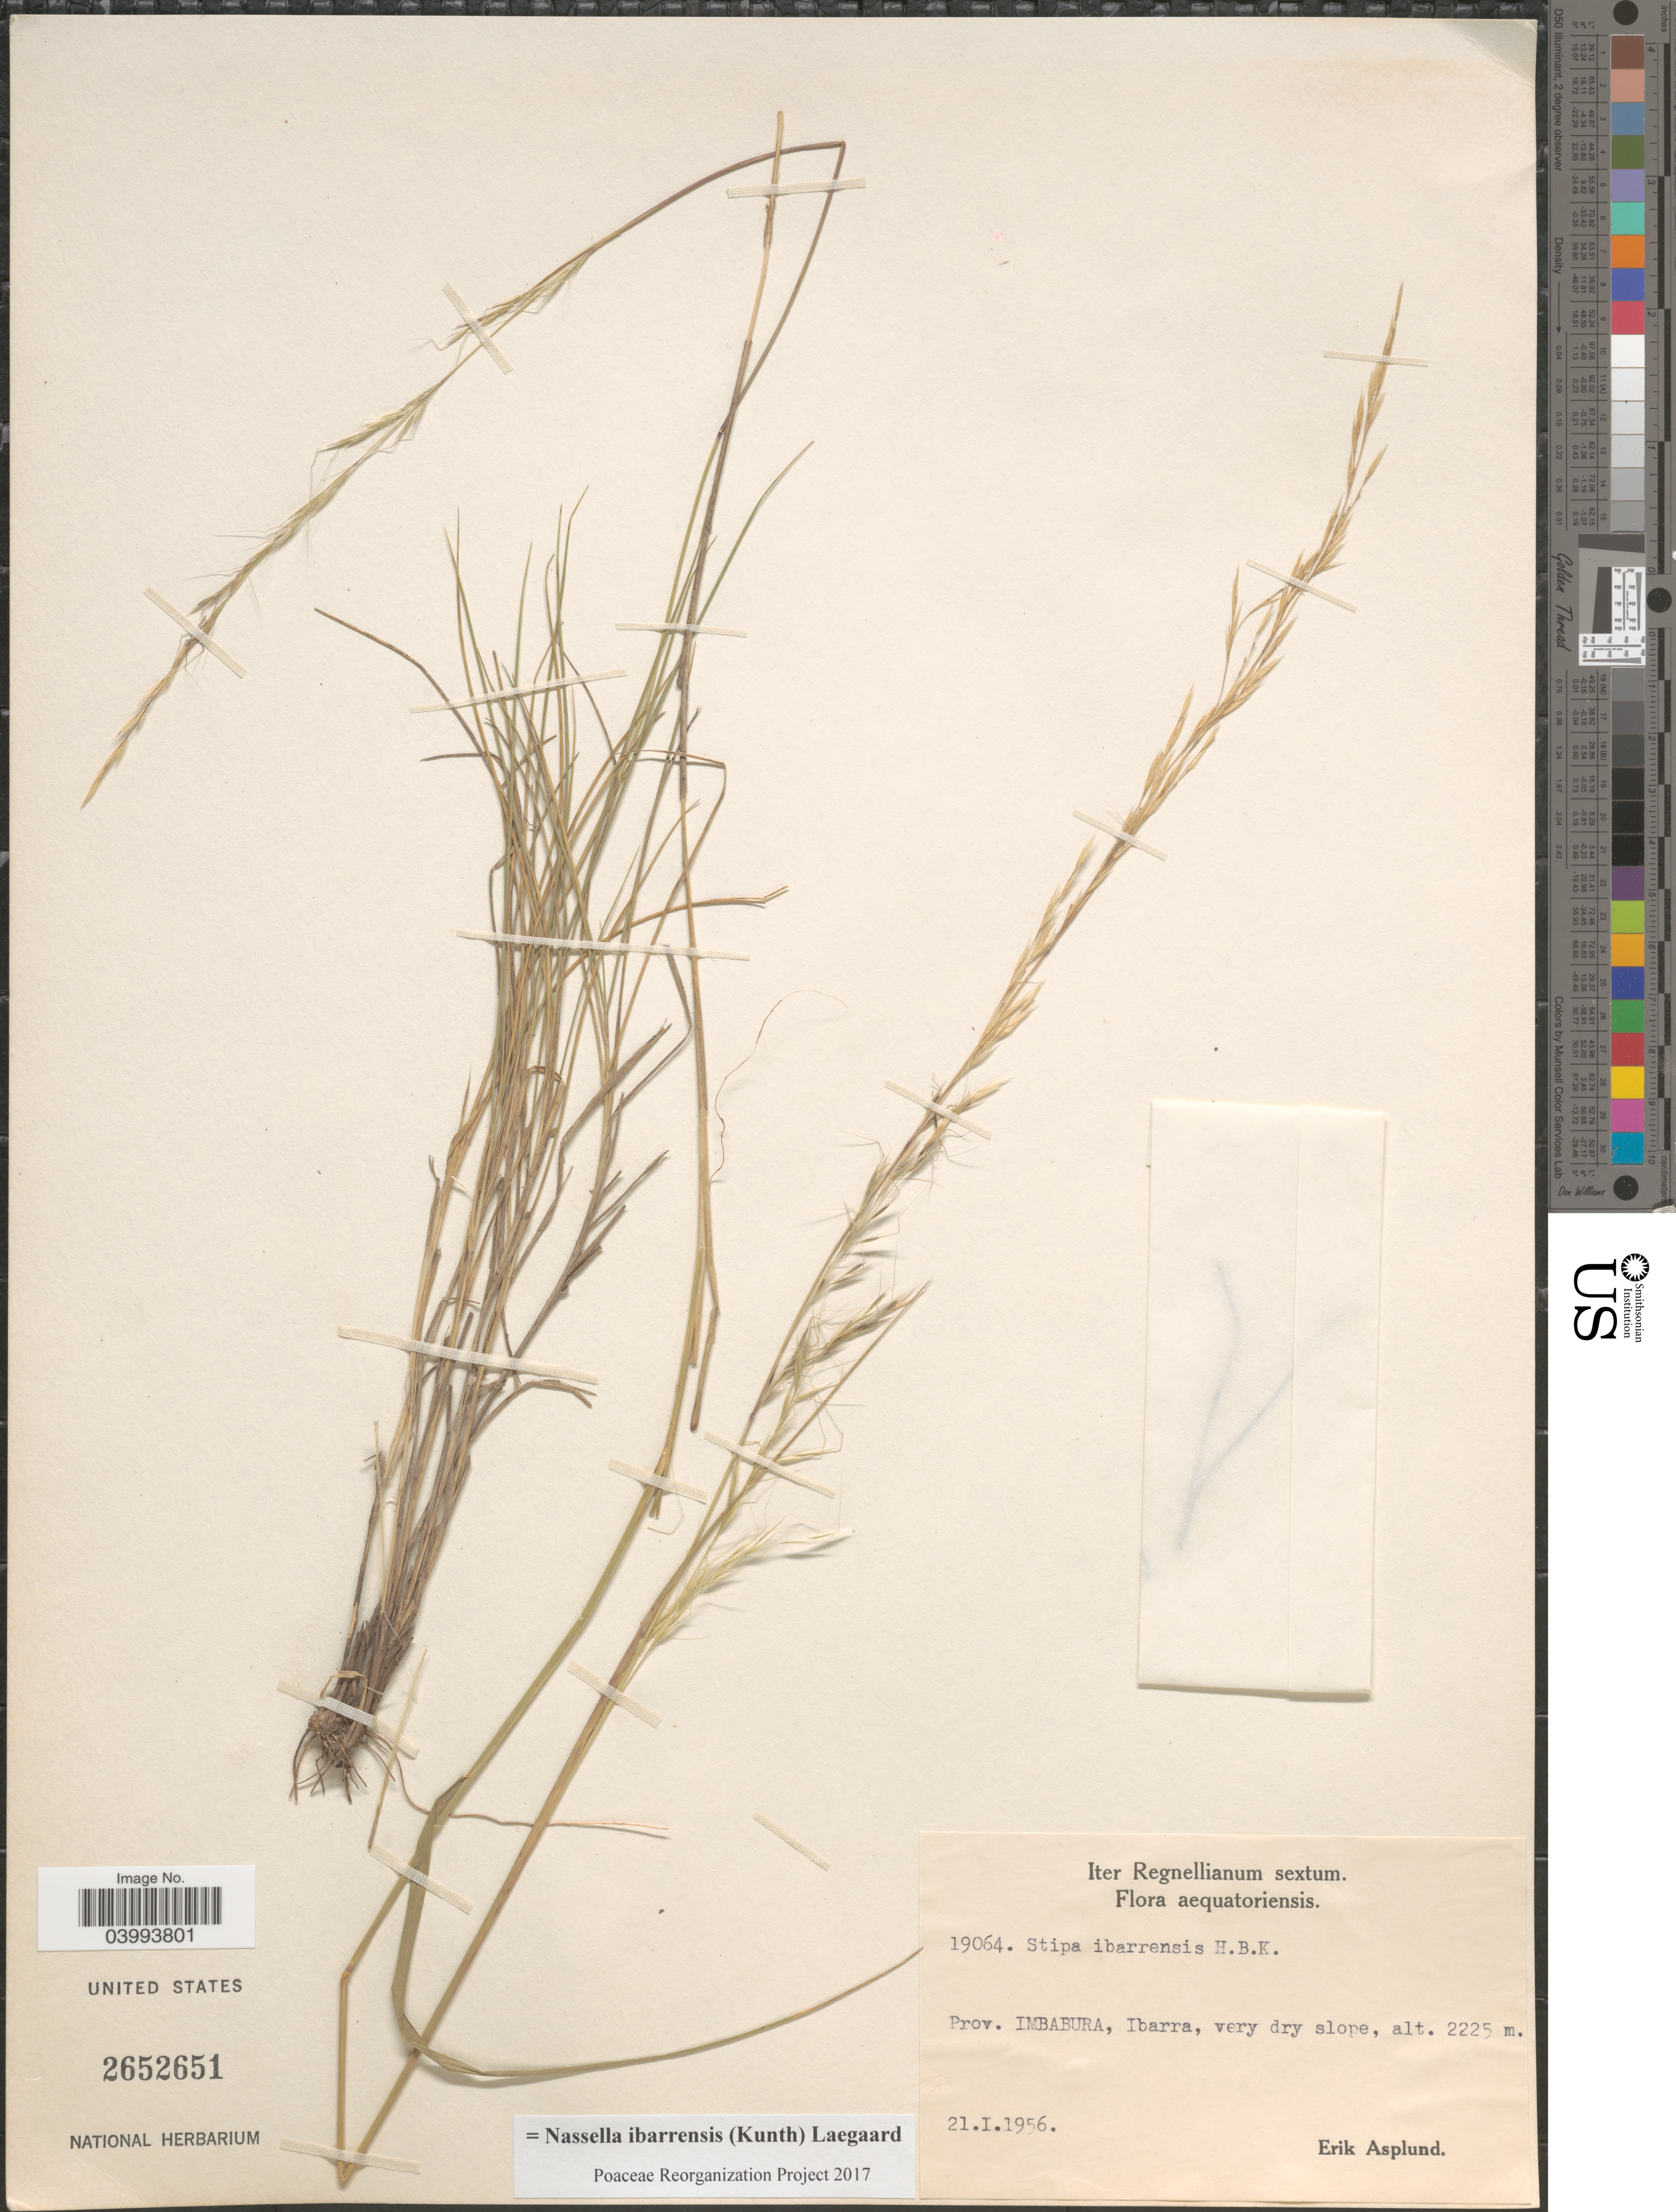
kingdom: Plantae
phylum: Tracheophyta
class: Liliopsida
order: Poales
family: Poaceae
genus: Nassella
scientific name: Nassella ibarrensis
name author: (Kunth) Lægaard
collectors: E. Asplund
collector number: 19064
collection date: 1956-01-21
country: Ecuador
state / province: Imbabura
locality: Aequatoriensis. Ibarra.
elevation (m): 2225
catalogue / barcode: US 2652651